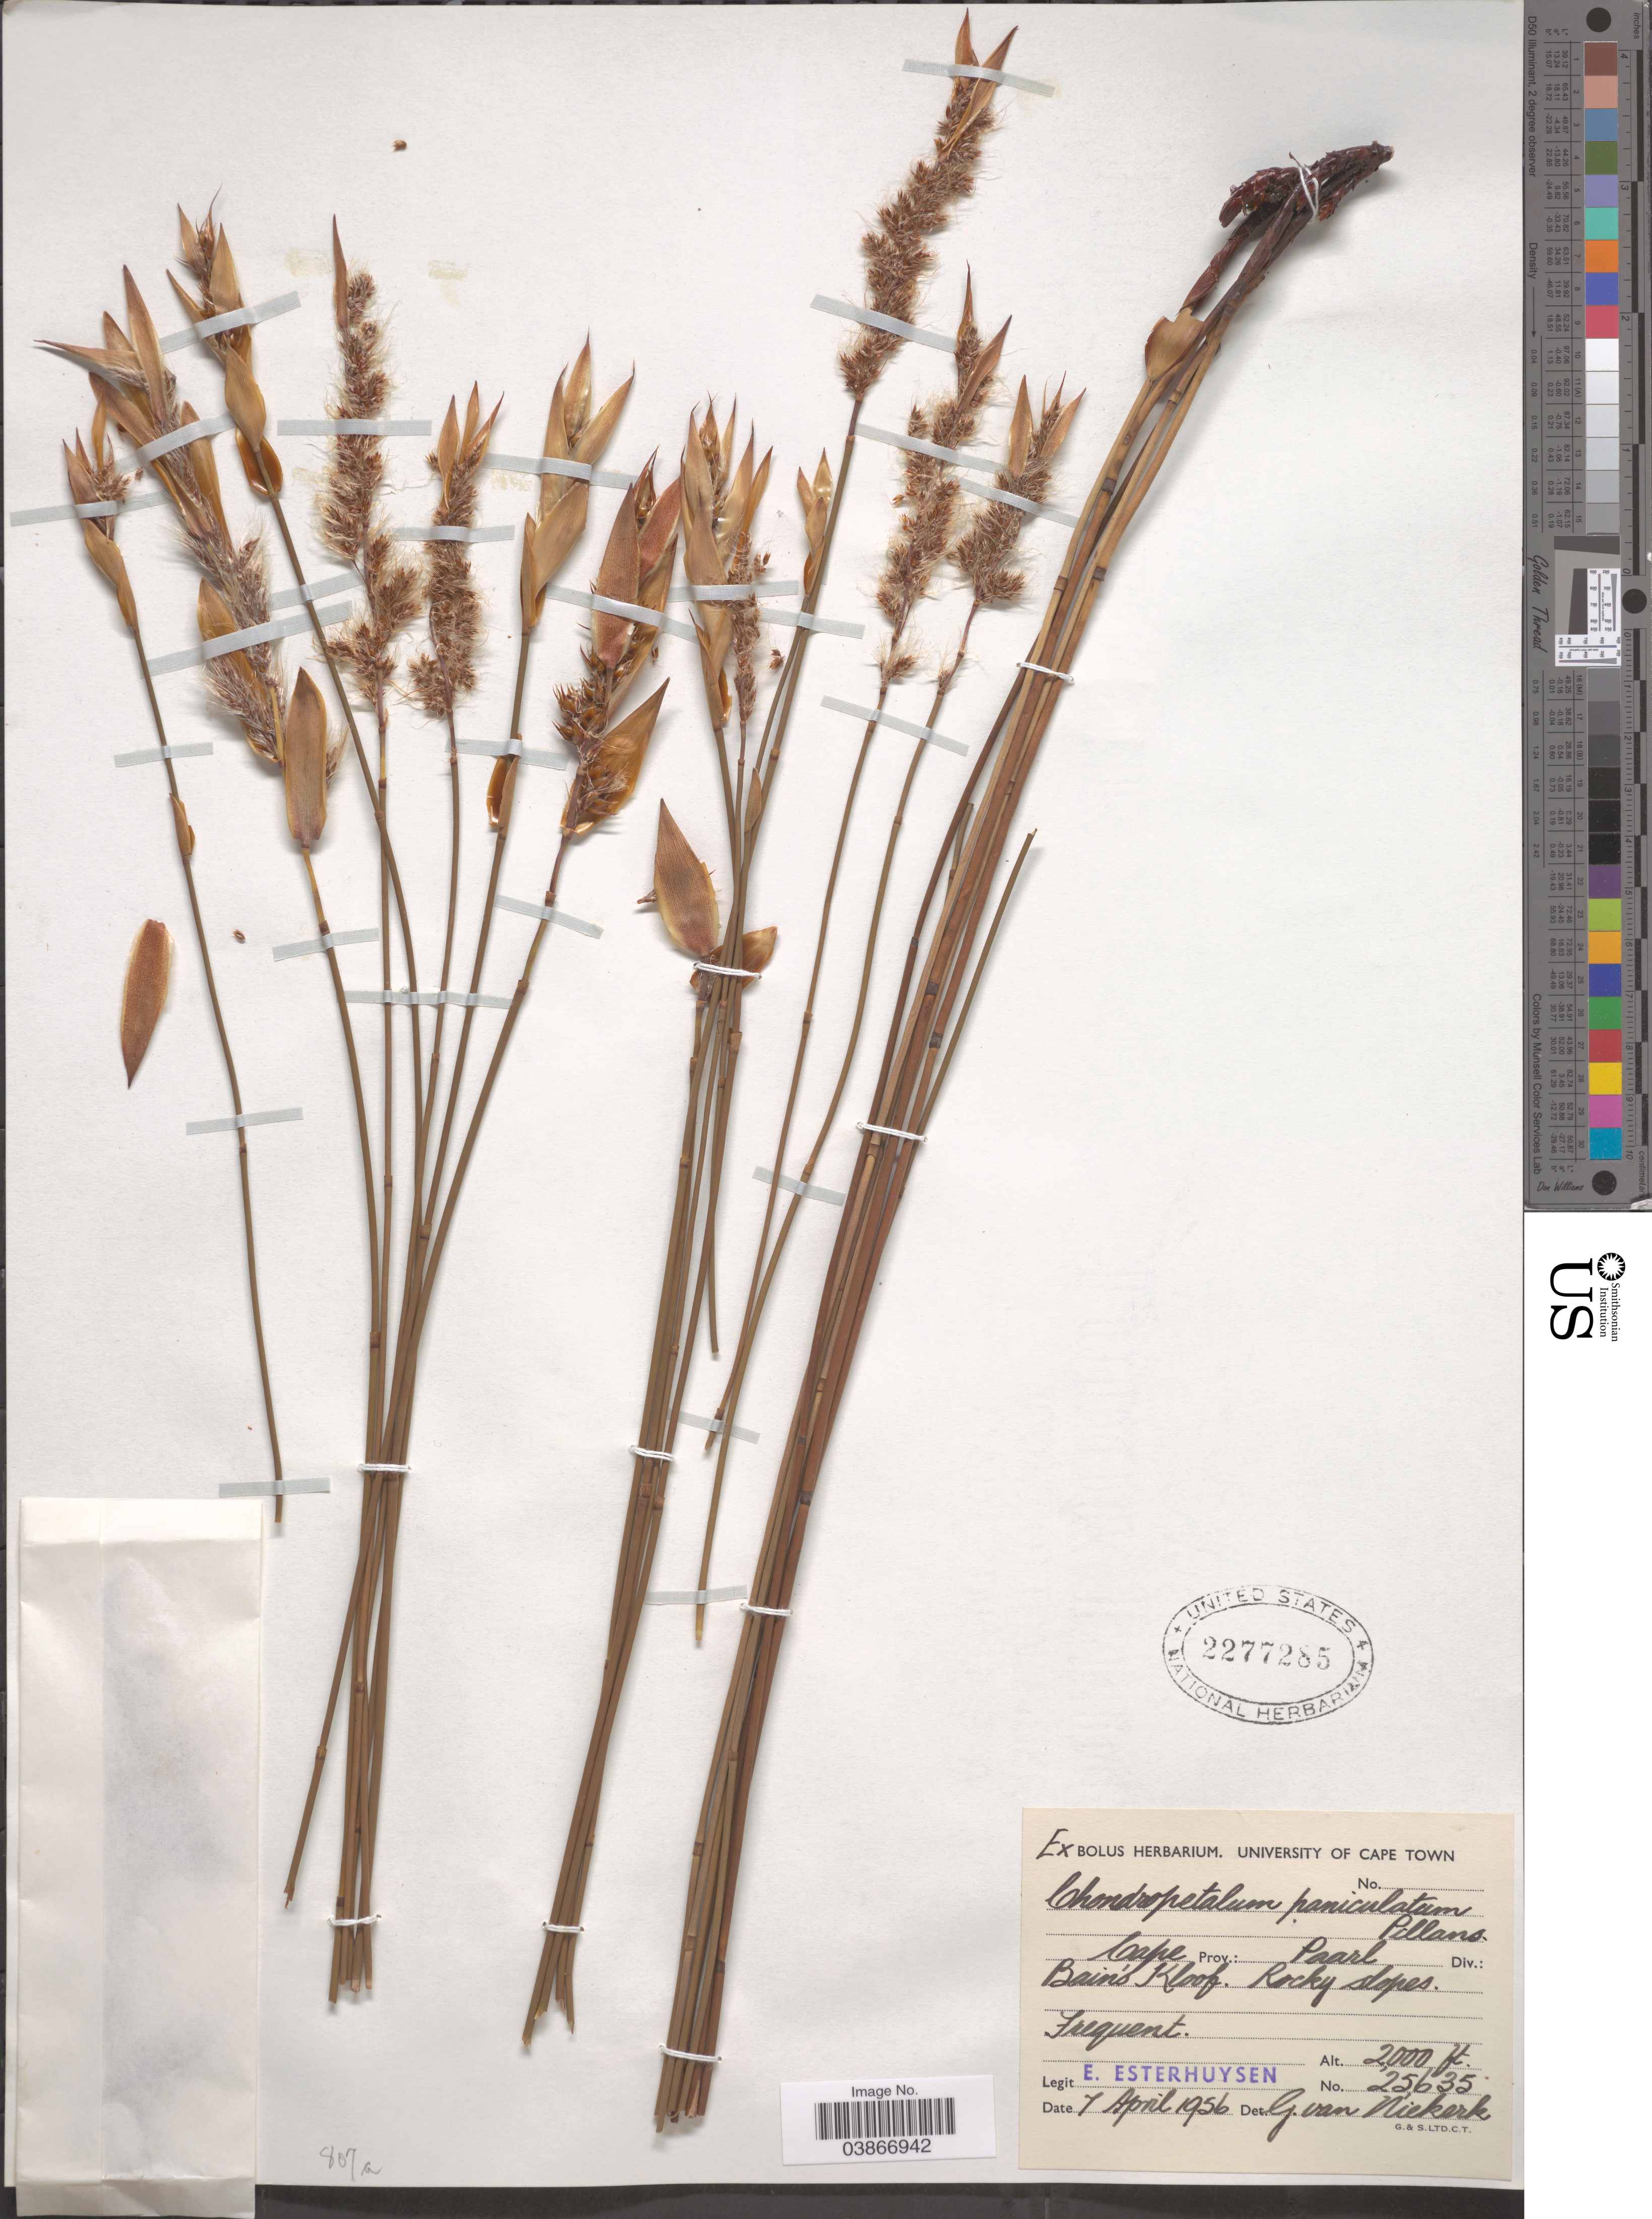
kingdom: Plantae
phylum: Tracheophyta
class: Liliopsida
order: Poales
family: Restionaceae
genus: Askidiosperma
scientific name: Askidiosperma paniculatum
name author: (Mast.) H.P. Linder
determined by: Strong, Mark T., (BOT), Smithsonian Institution - National Museum of Natural History (UNITED STATES)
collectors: E. E. Esterhuysen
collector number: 25635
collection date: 1956-04-07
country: South Africa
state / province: Western Cape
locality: Paarl Div.: Bain's Kloof. Rocky slopes.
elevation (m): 610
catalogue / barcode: US 2277285